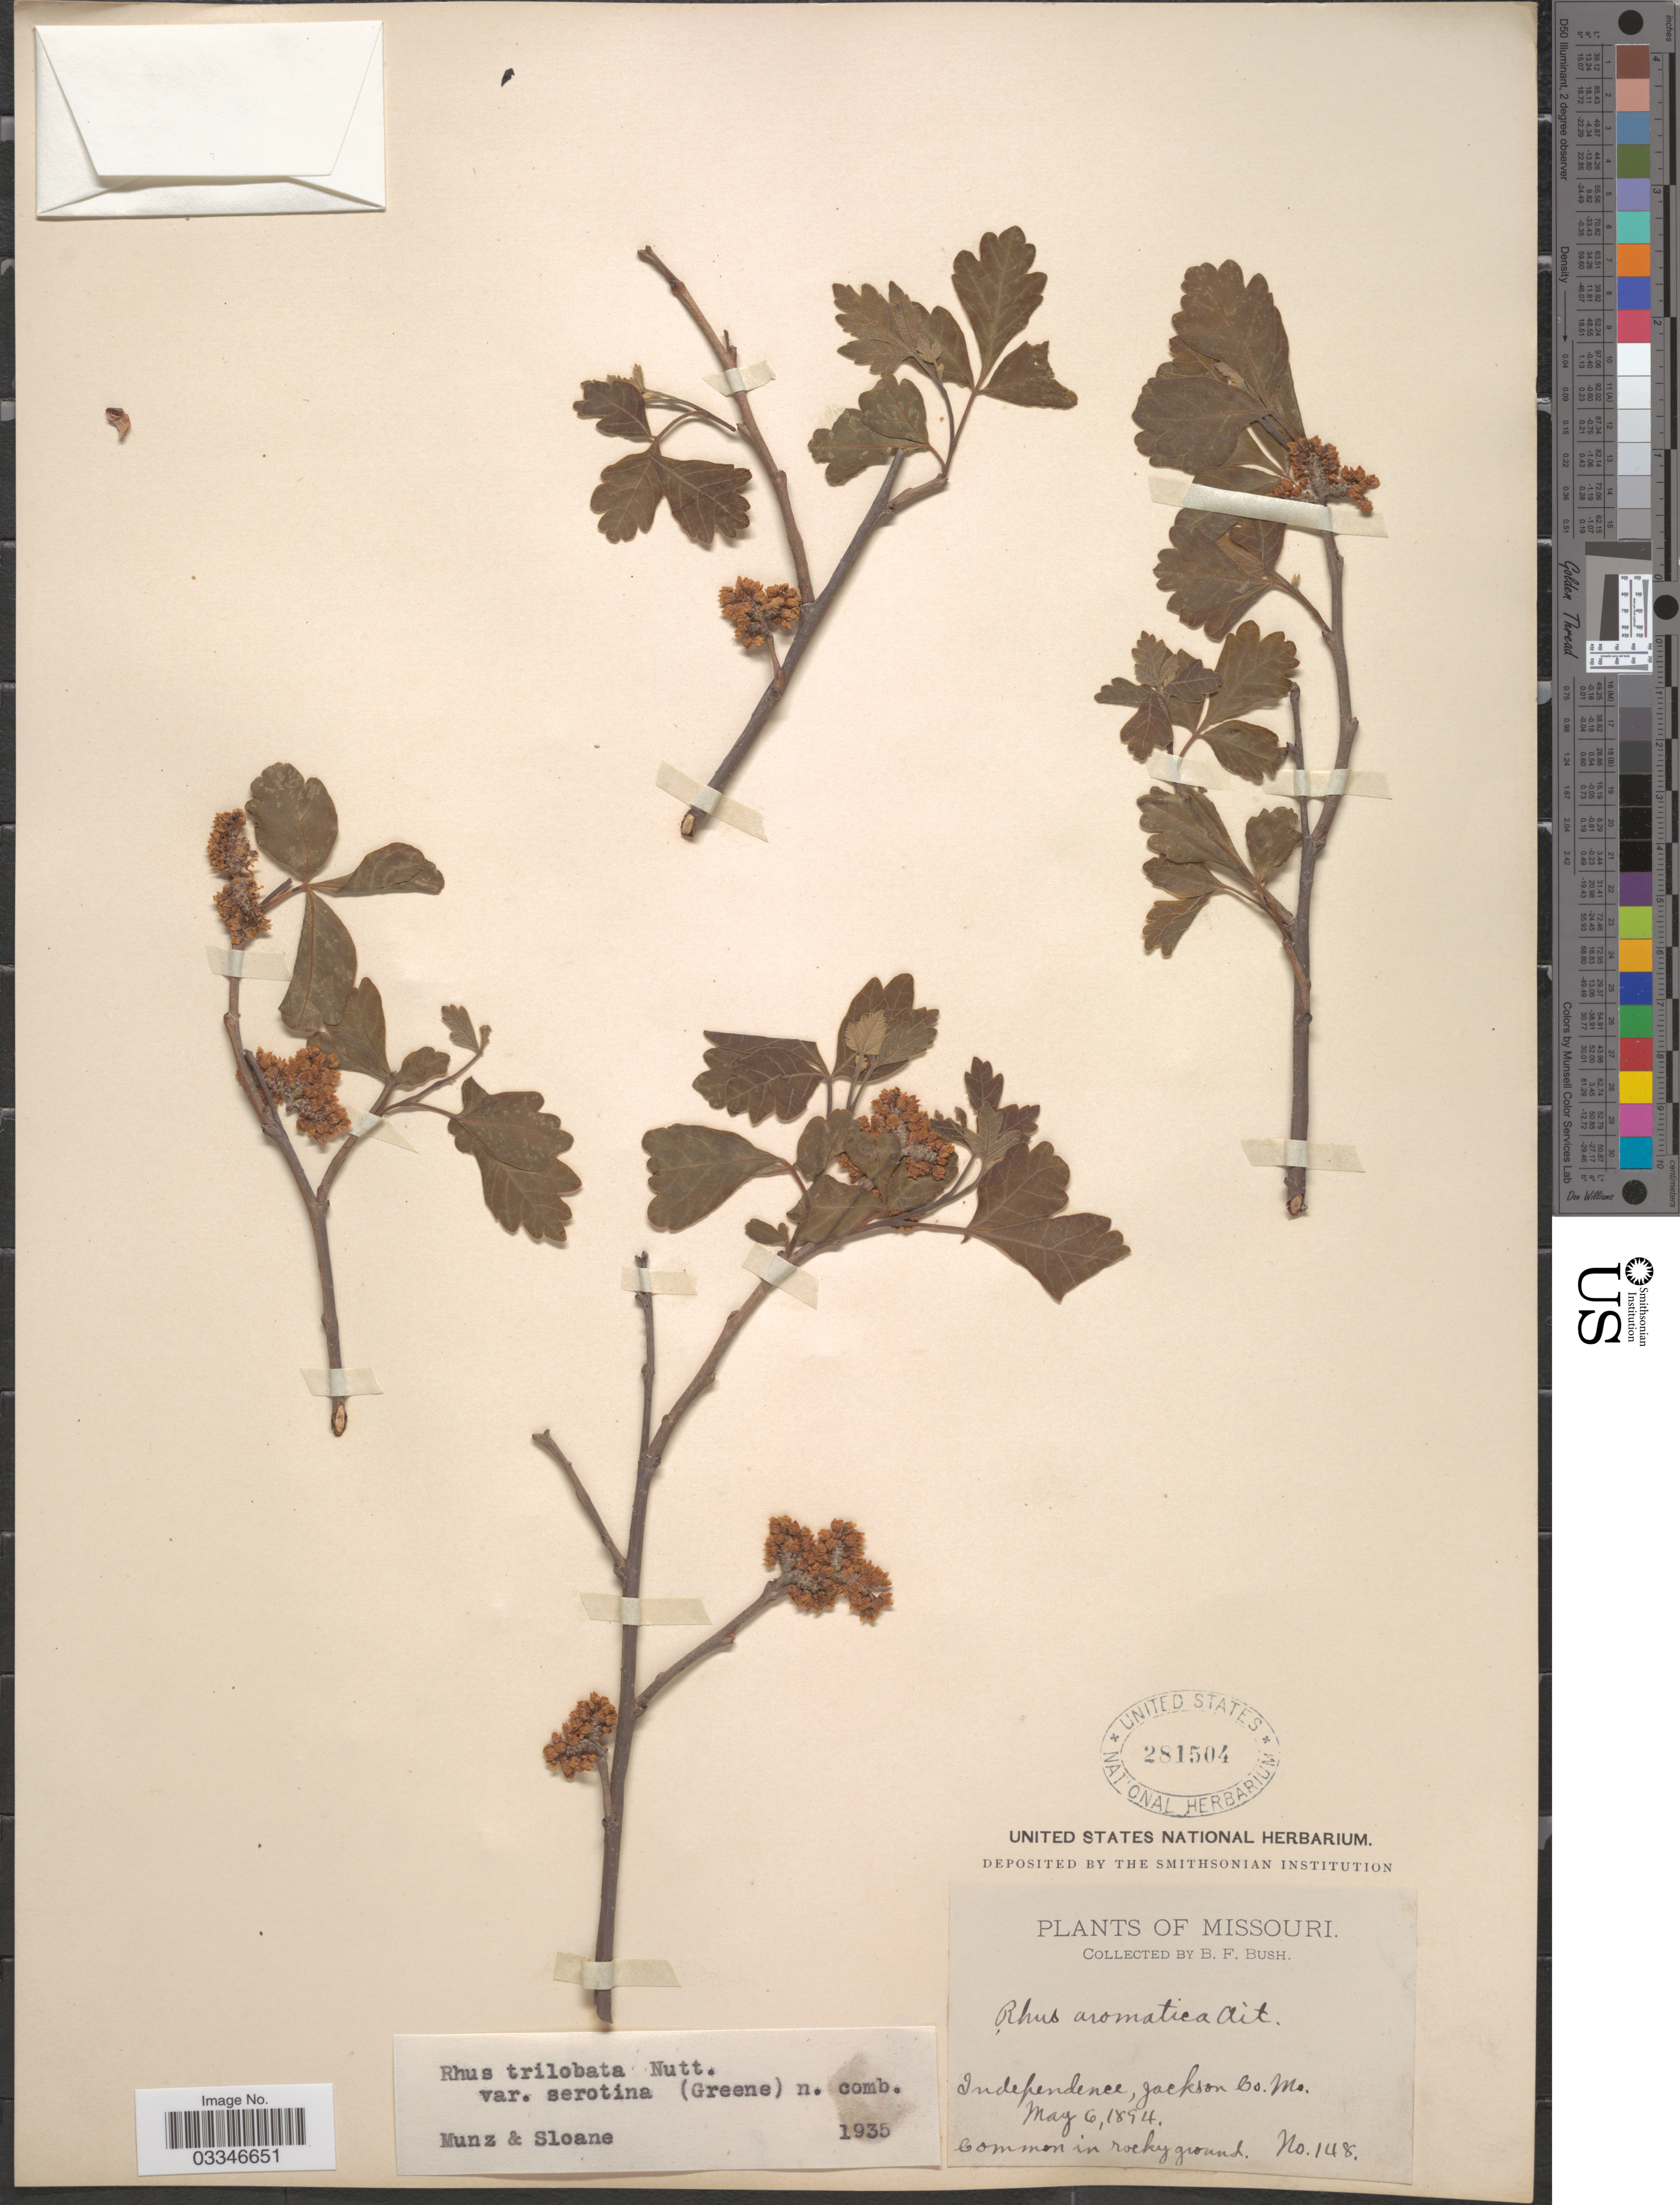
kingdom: Plantae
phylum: Tracheophyta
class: Magnoliopsida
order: Sapindales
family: Anacardiaceae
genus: Rhus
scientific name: Rhus trilobata var. serotina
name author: (Greene) F.A. Barkley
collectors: B. F. Bush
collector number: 148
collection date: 1894-05-06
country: United States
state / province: Missouri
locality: Independence, Jackson Co.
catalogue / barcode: US 281504